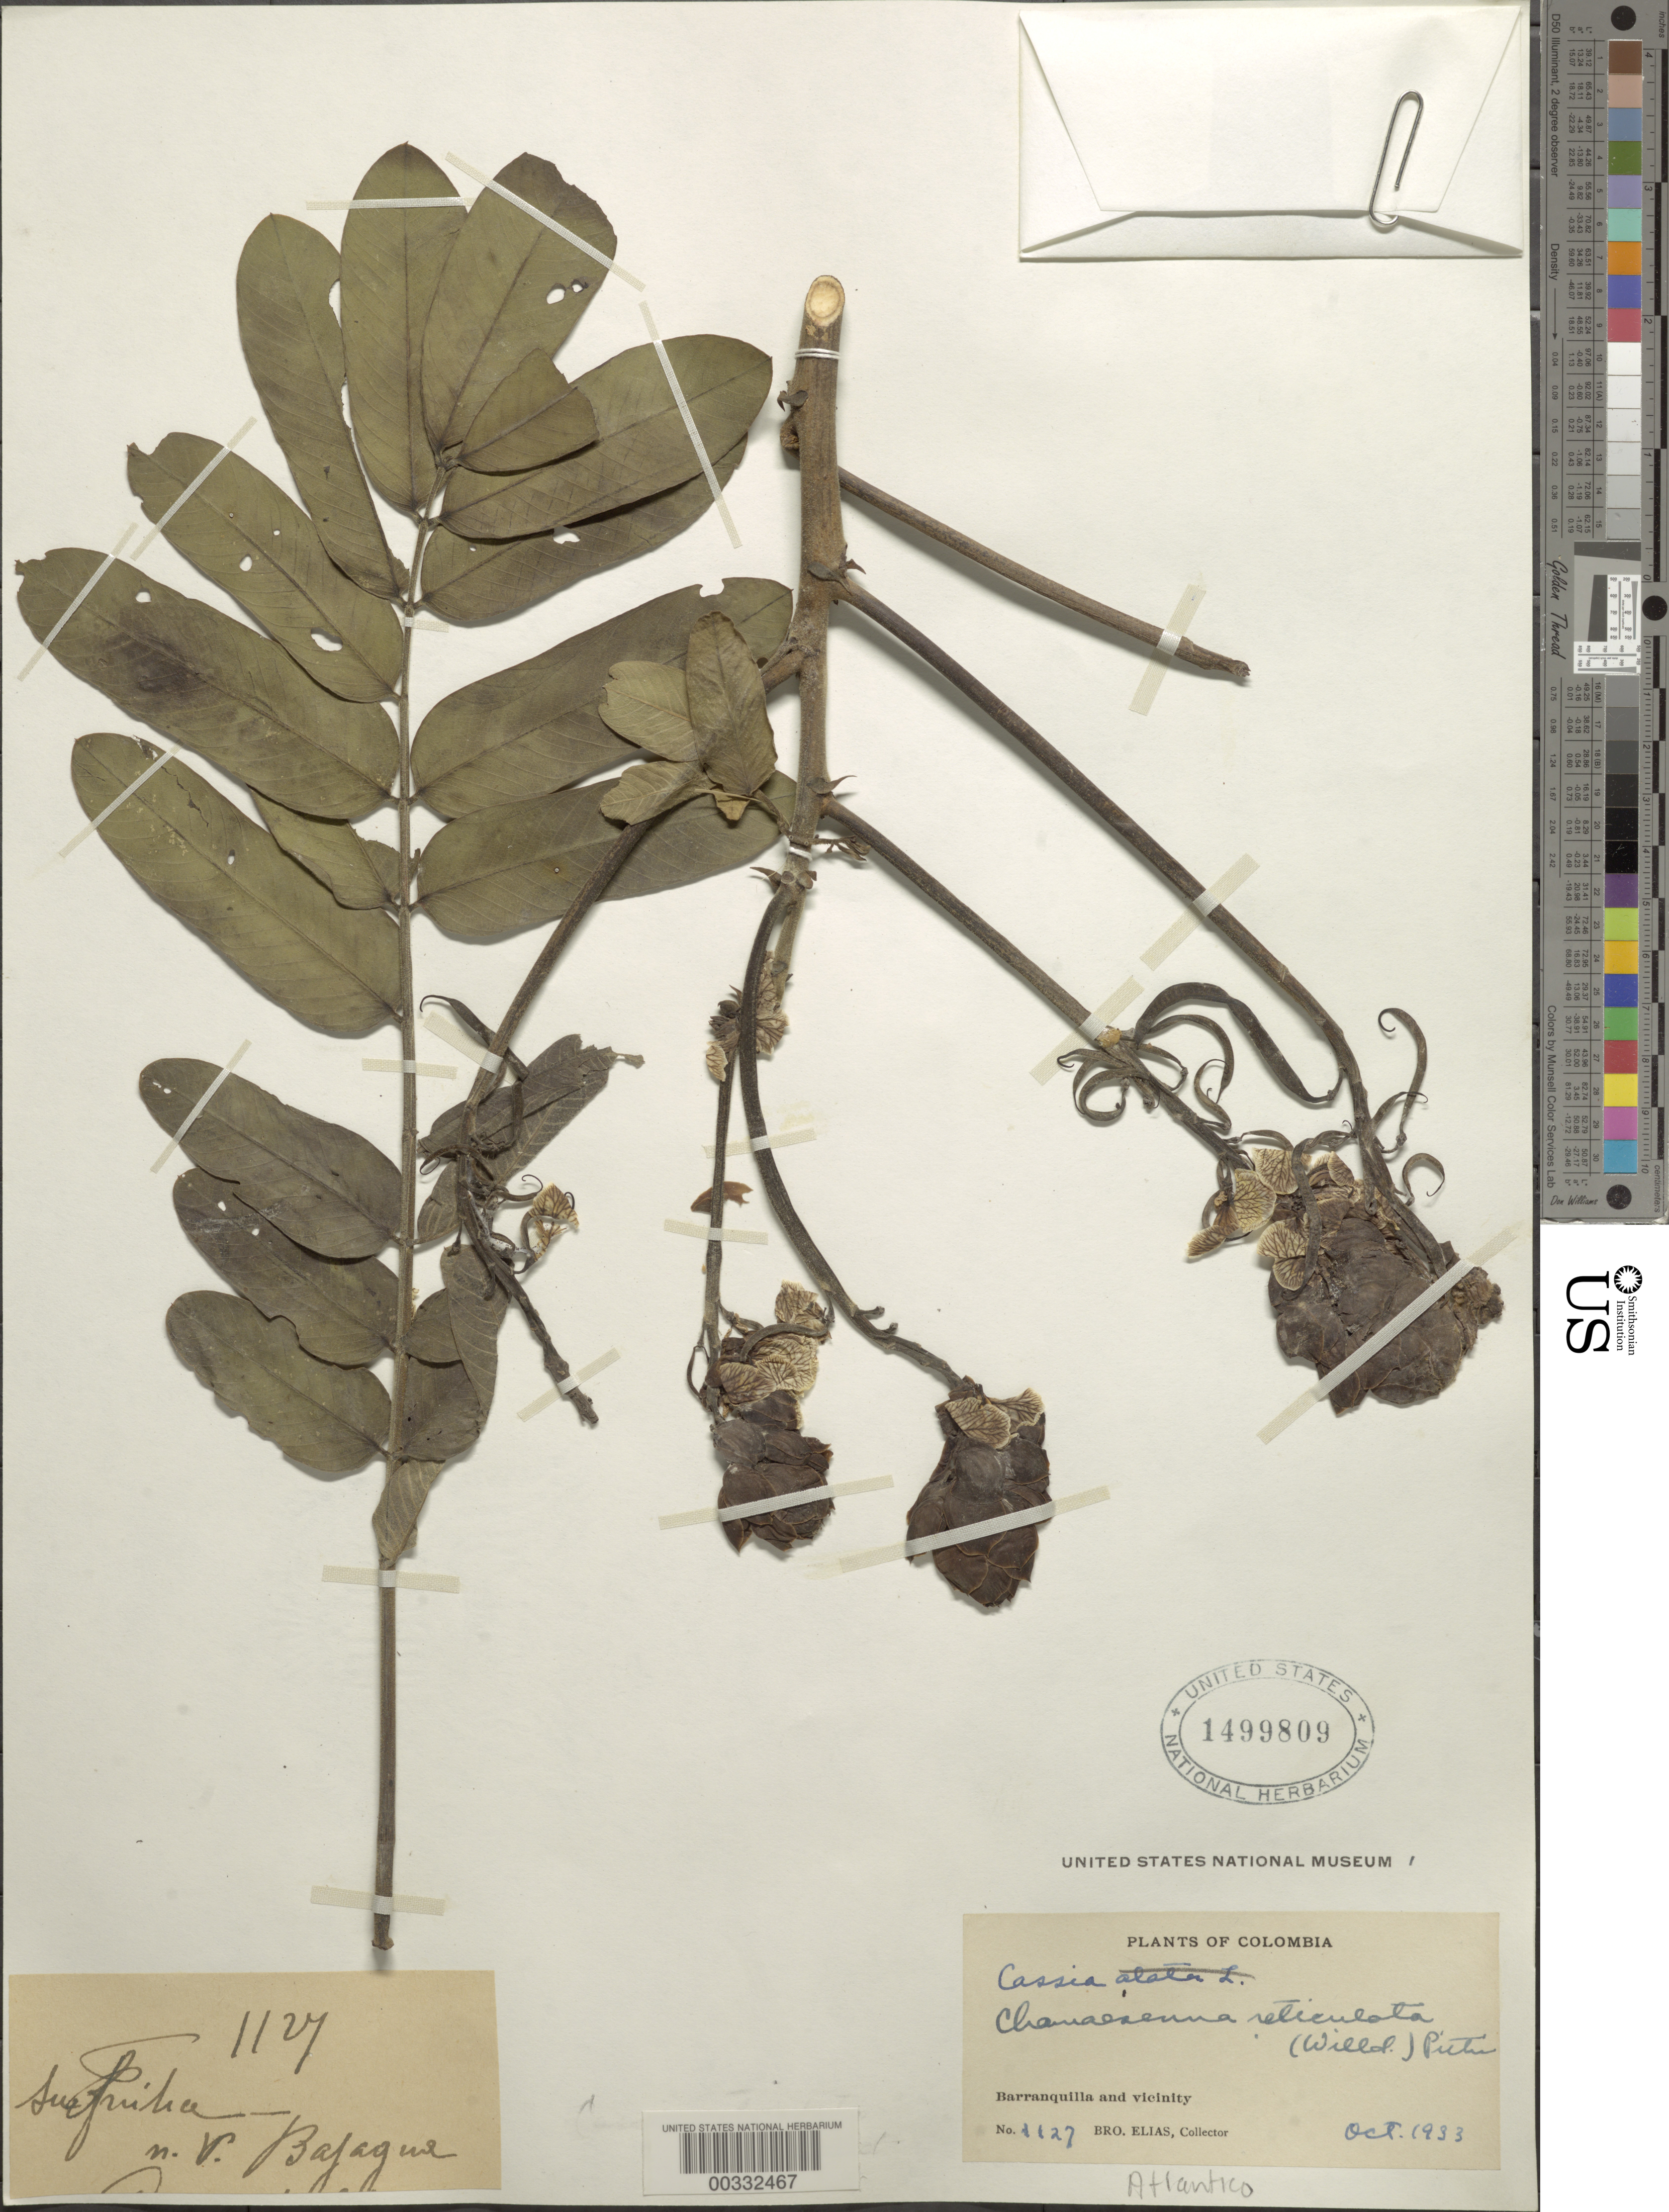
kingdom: Plantae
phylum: Tracheophyta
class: Magnoliopsida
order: Fabales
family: Fabaceae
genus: Senna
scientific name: Senna reticulata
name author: (Willd.) H.S. Irwin & Barneby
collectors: Bro. Elias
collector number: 1127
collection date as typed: Oct 1933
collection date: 1933-10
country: Colombia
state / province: Atlántico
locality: Barranquilla and vicinity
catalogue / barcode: US 1499809